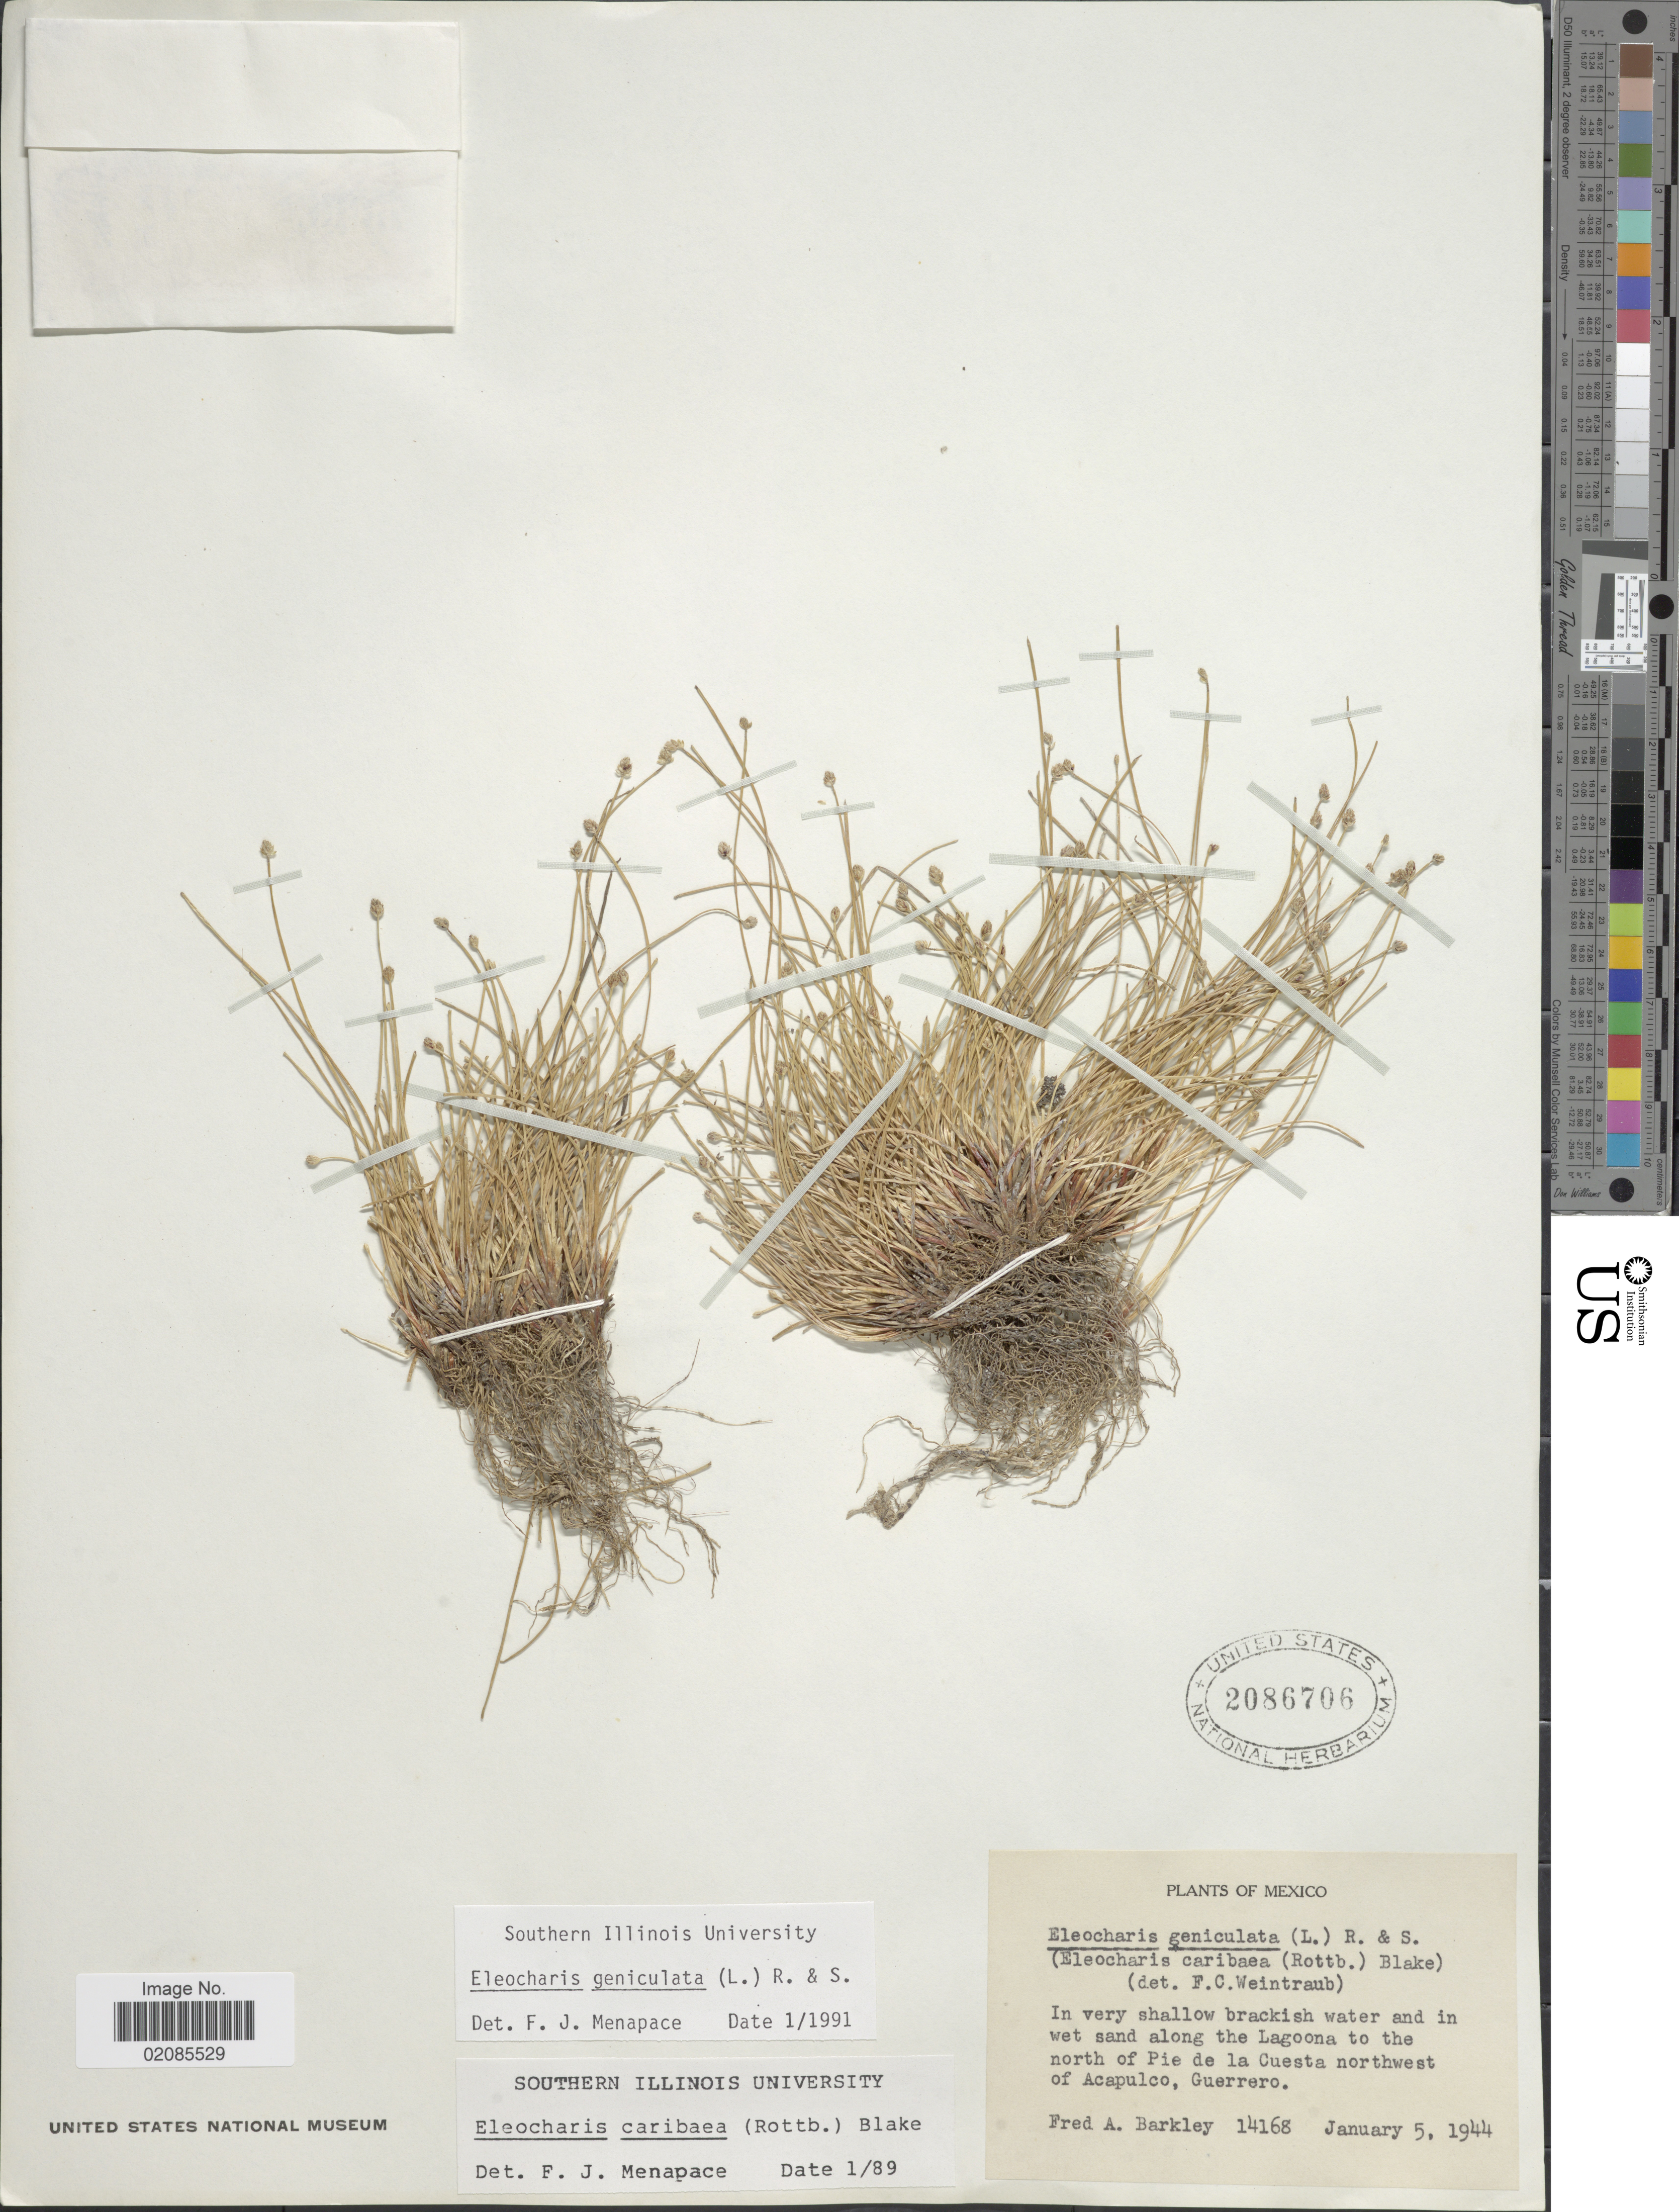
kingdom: Plantae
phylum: Tracheophyta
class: Liliopsida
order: Poales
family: Cyperaceae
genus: Eleocharis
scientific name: Eleocharis geniculata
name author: (L.) Roem. & Schult.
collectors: F. A. Barkley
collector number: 14168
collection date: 1944-01-05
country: Mexico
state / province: Guerrero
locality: In very shallow brackish water and in wet sand along the Lagoona to the north of Pie de la Cuesta northwest of Acapulco.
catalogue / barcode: US 2086706